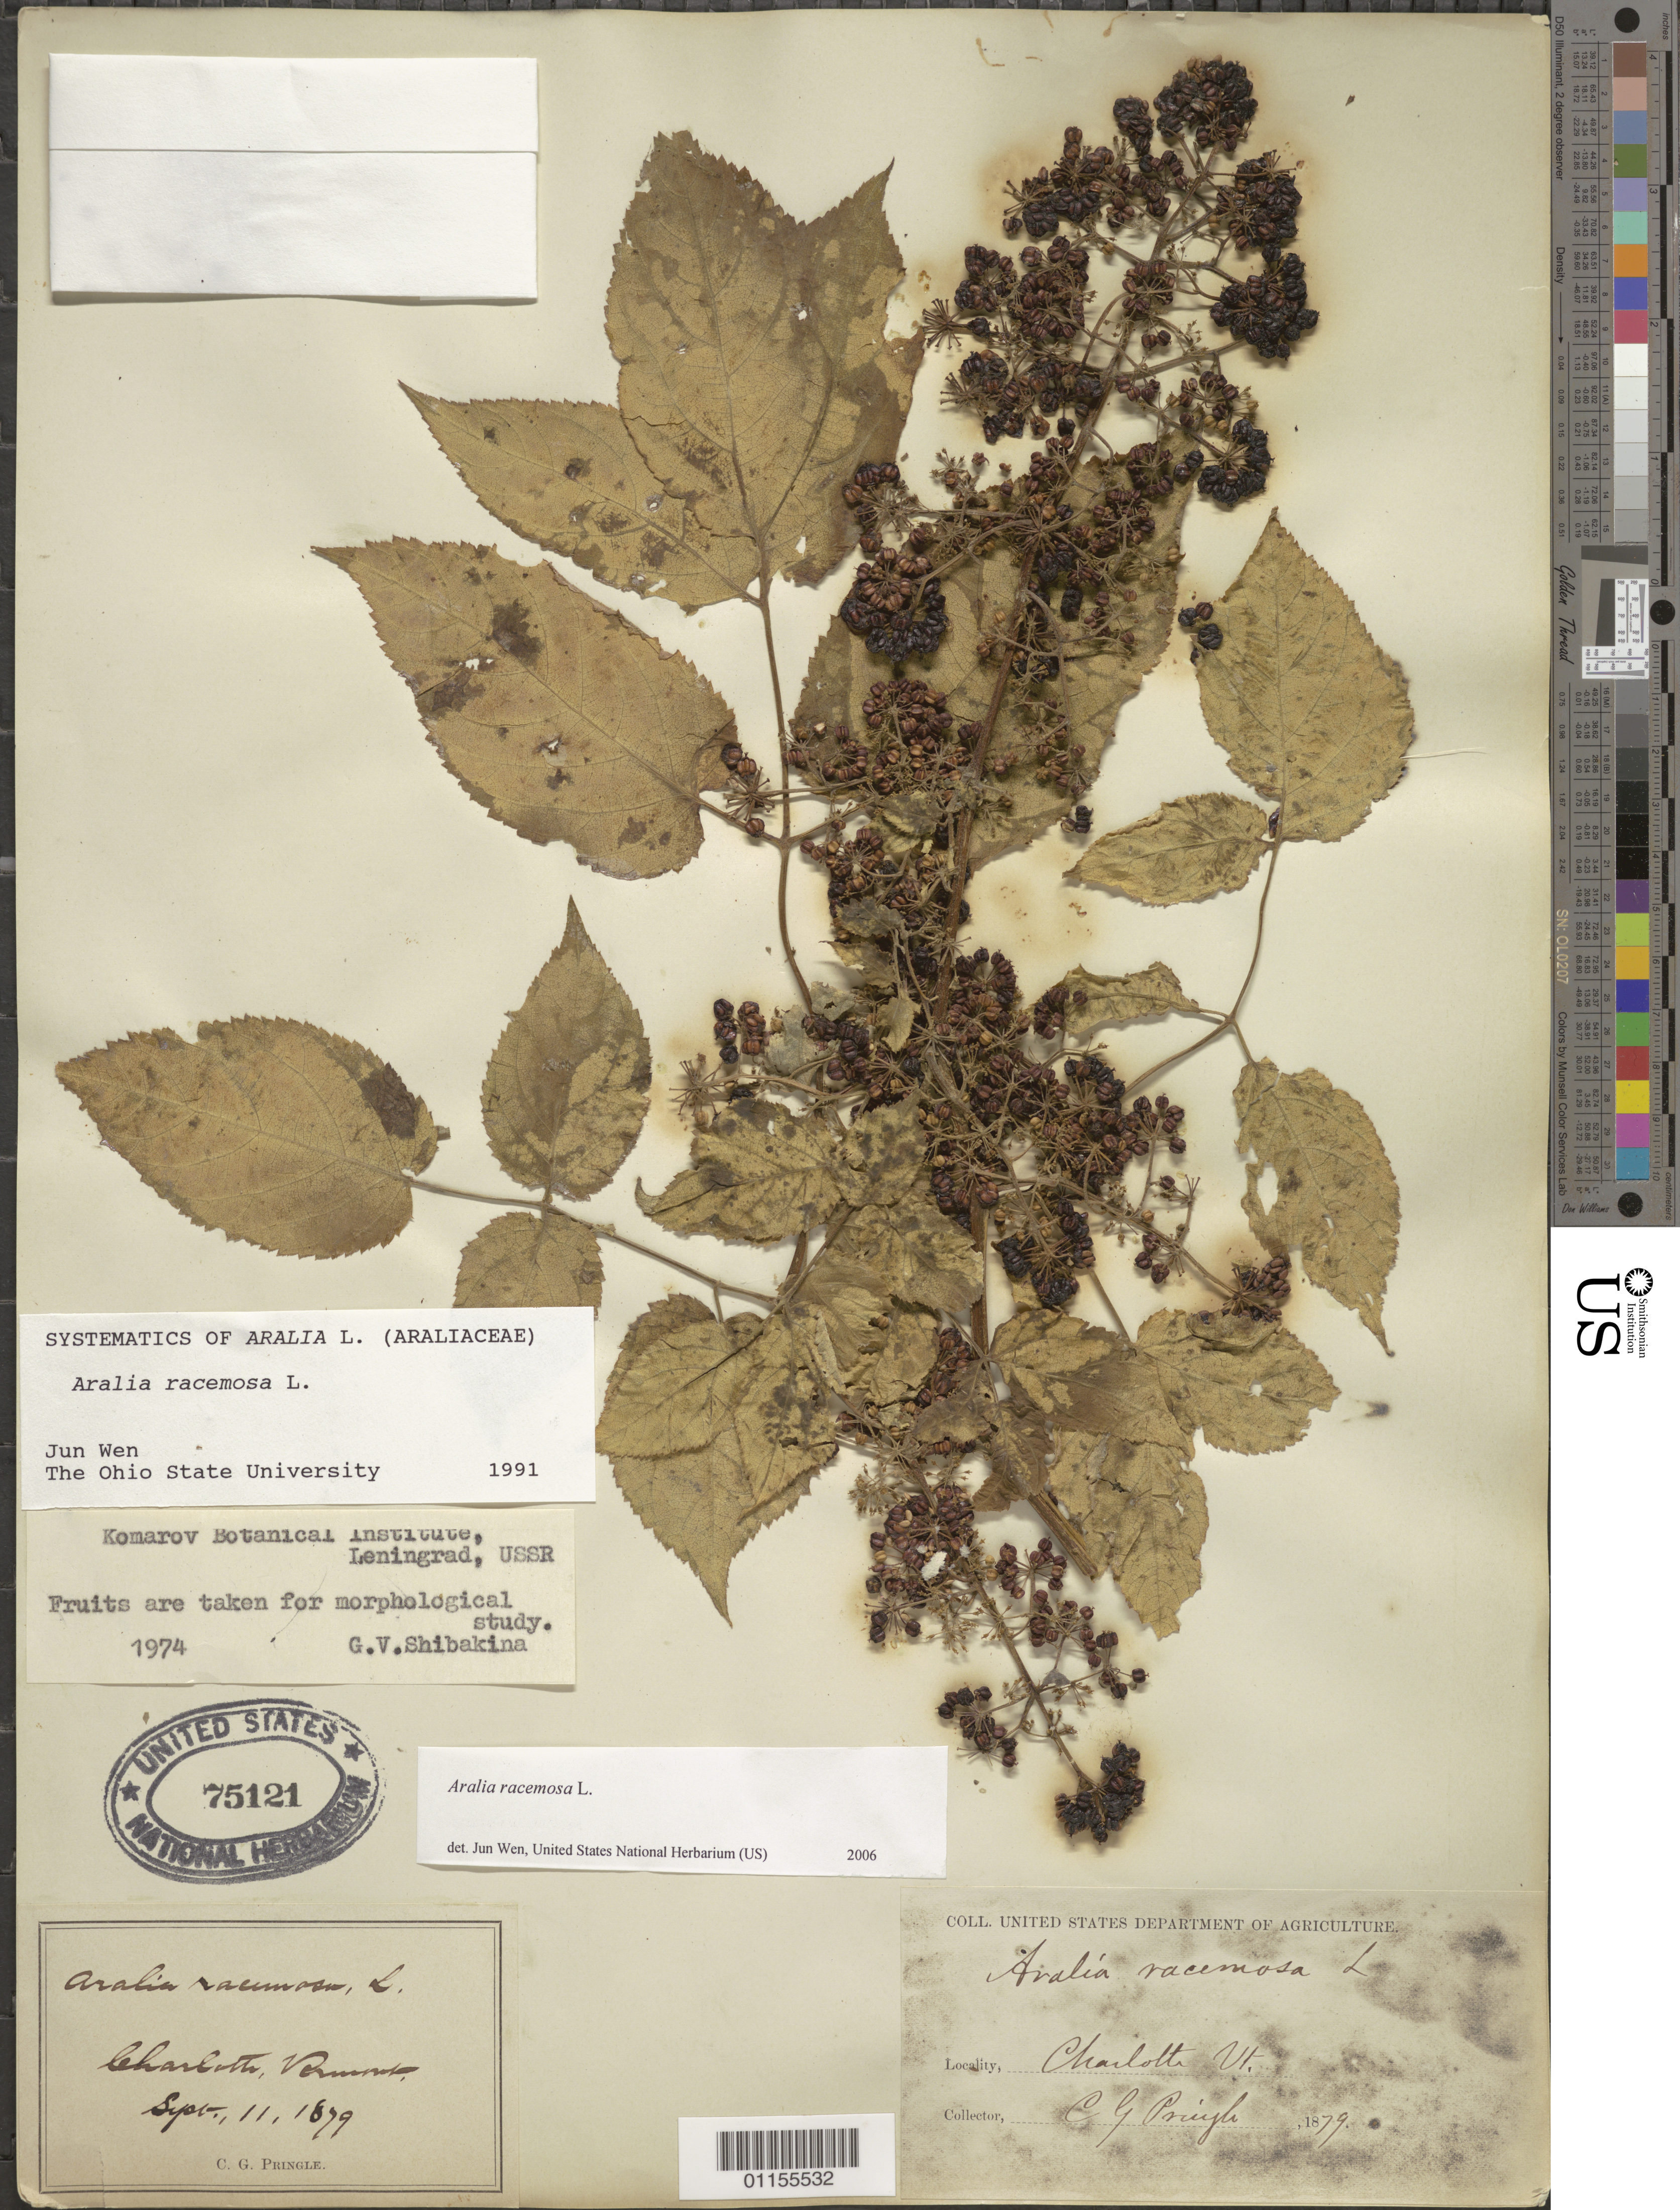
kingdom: Plantae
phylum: Tracheophyta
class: Magnoliopsida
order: Apiales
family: Araliaceae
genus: Aralia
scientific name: Aralia racemosa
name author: L.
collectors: C. G. Pringle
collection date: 1879-09-11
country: United States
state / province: Vermont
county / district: Chittenden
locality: Charlotte.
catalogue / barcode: US 75121